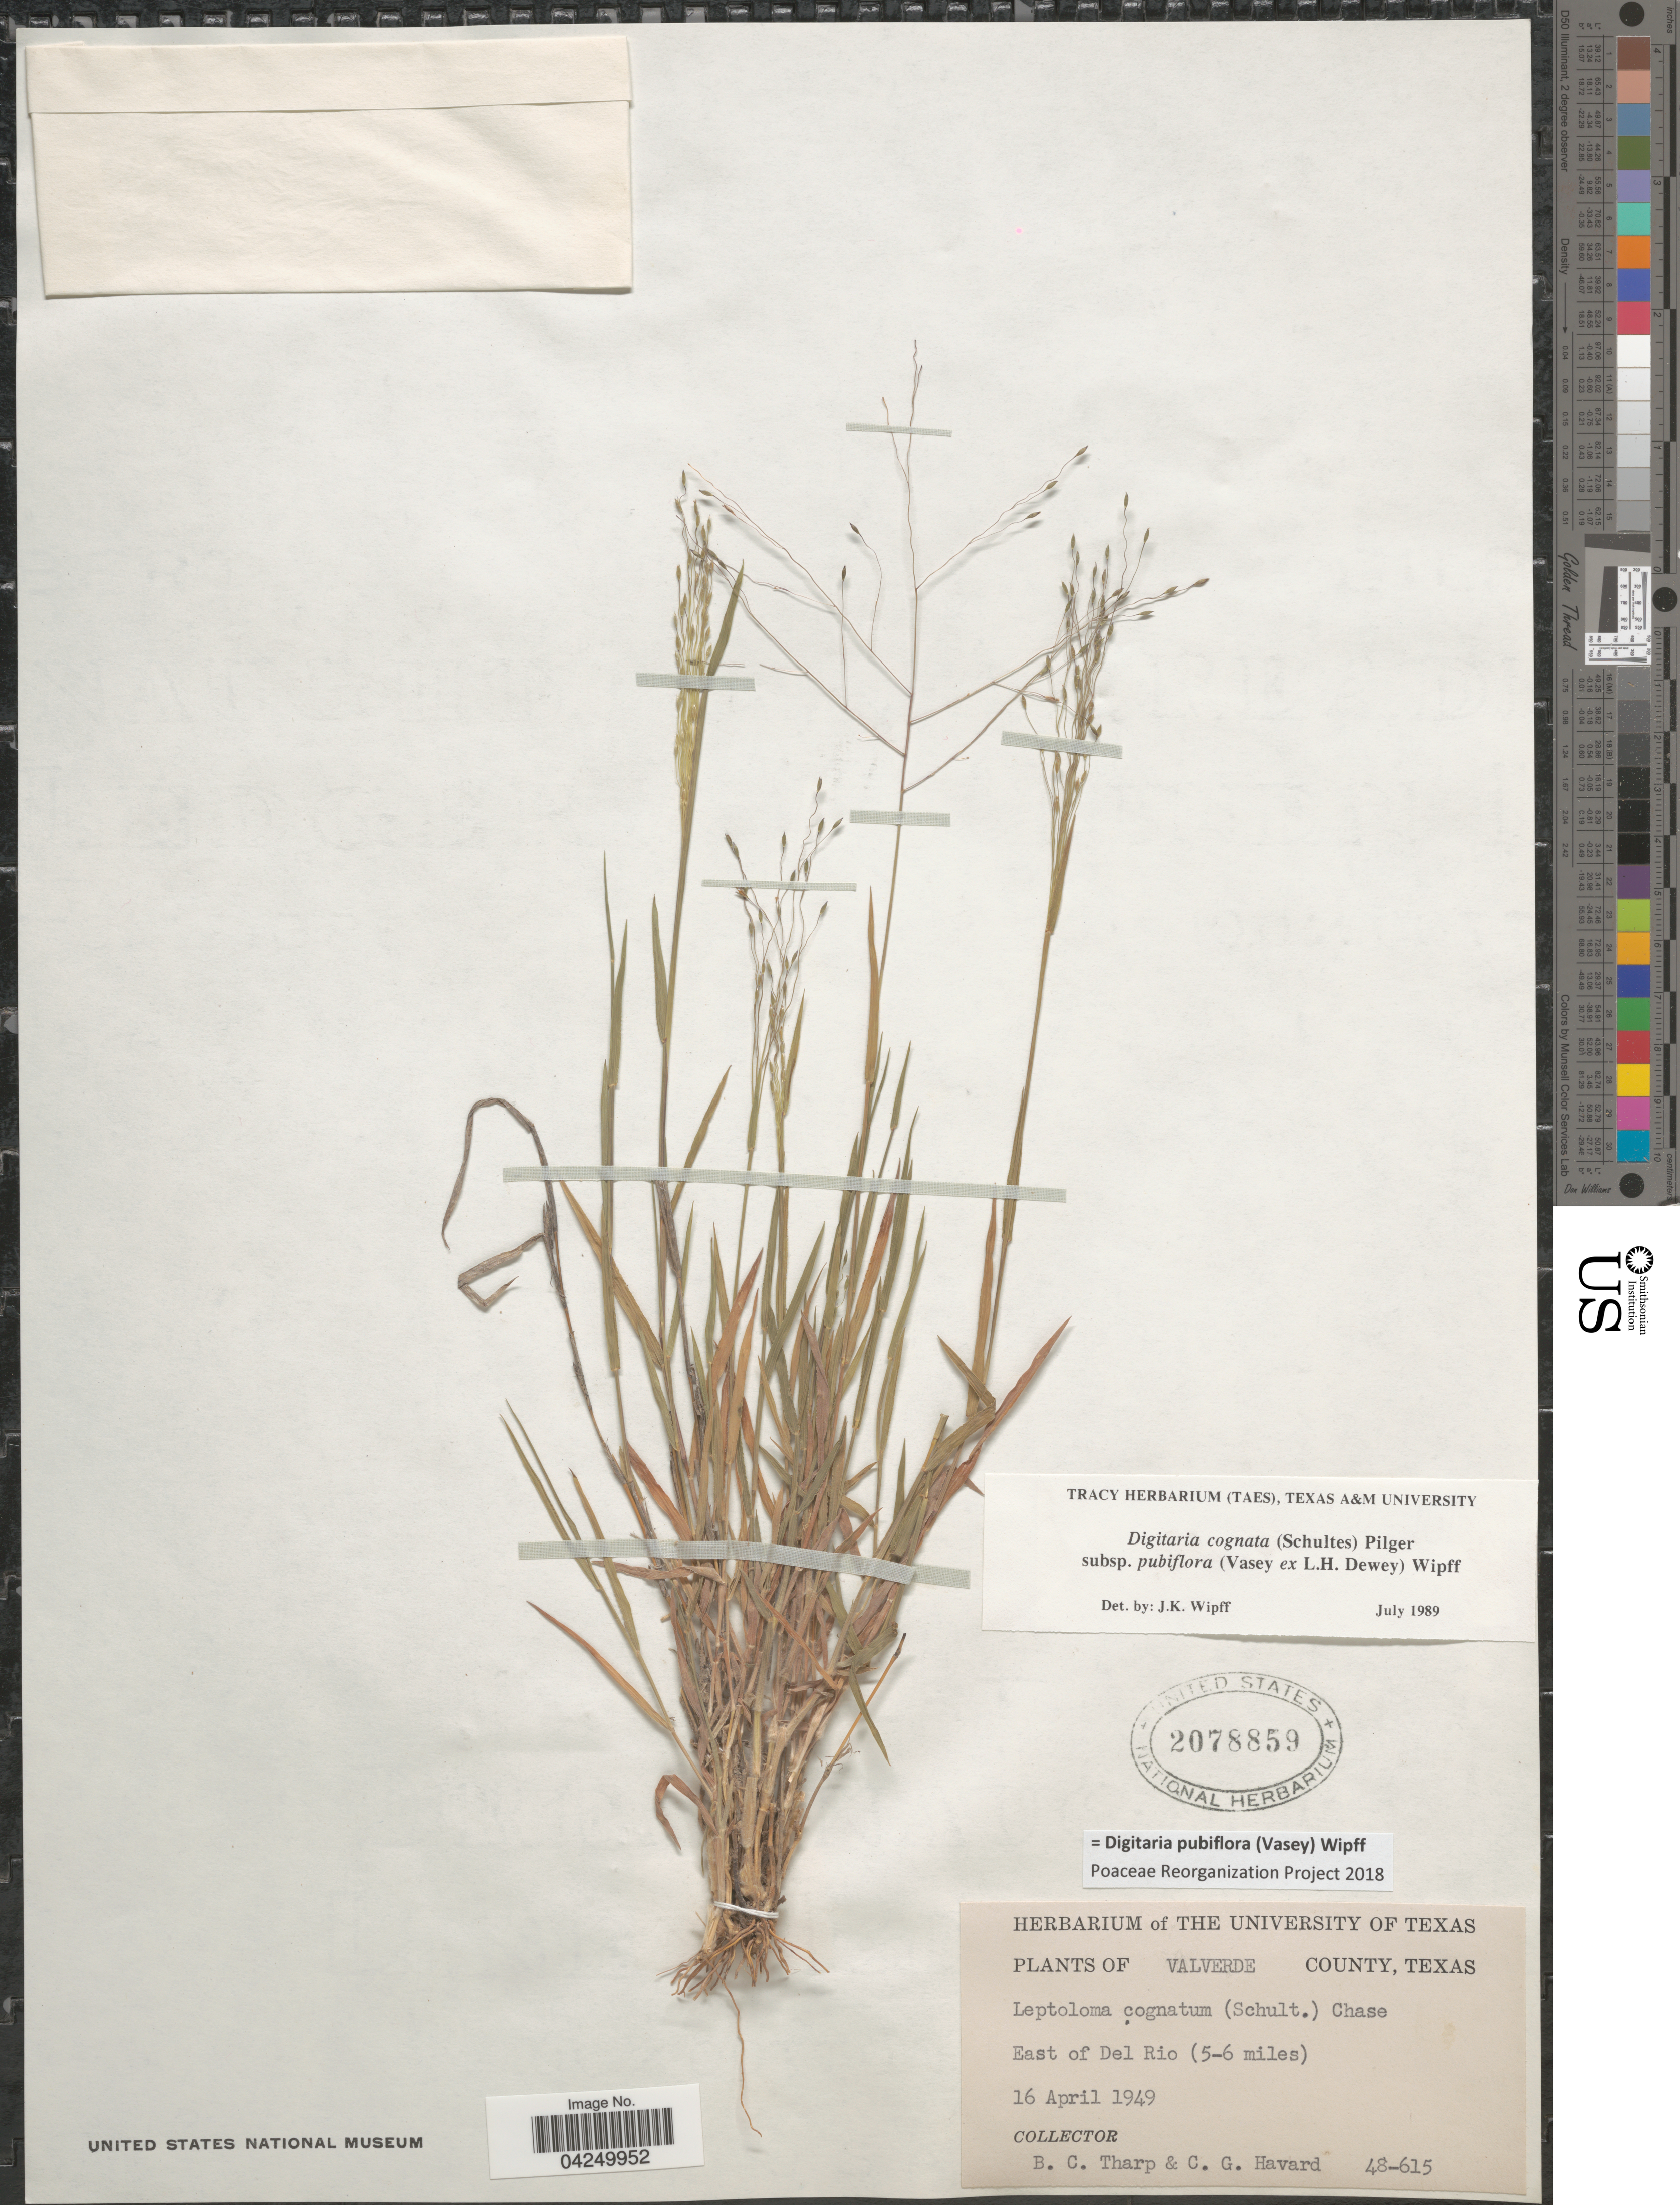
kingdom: Plantae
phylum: Tracheophyta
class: Liliopsida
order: Poales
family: Poaceae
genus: Digitaria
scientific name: Digitaria pubiflora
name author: (Vasey) Wipff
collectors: B. C. Tharp & C. G. Havard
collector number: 48-615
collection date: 1949-04-16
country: United States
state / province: Texas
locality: Valverde County. East of Del Rio (5-6 miles).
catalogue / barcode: US 2078859